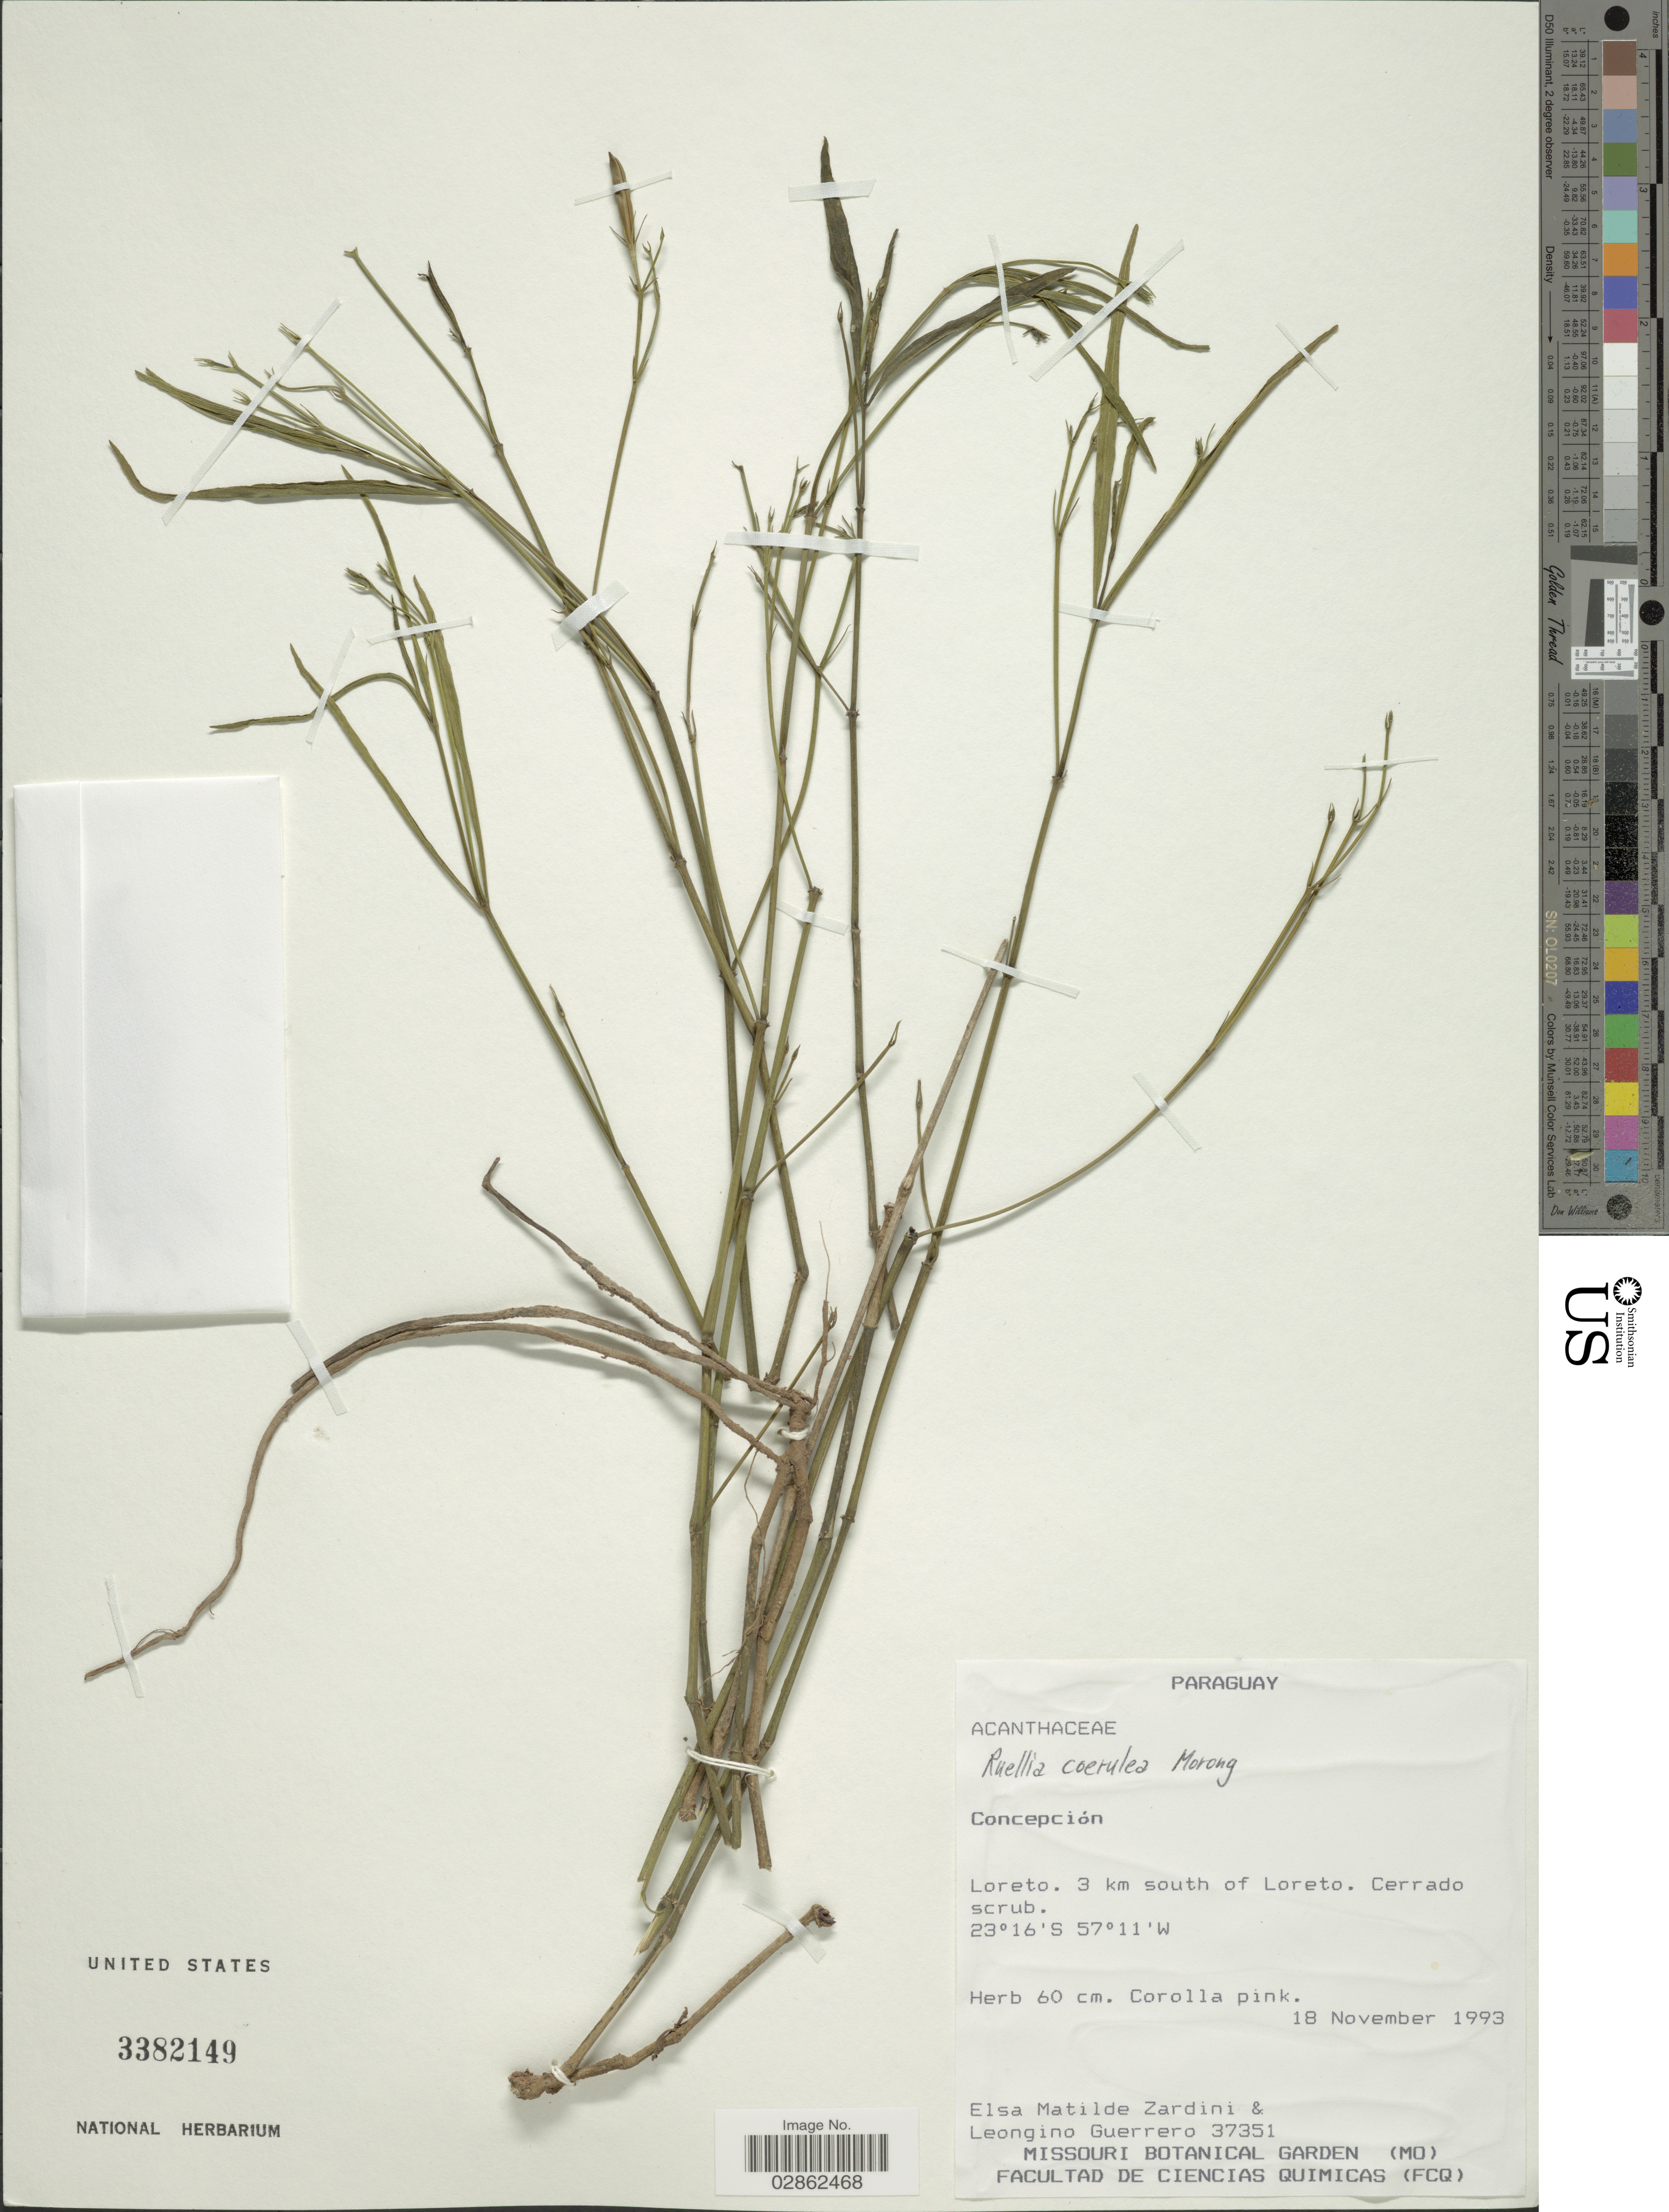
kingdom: Plantae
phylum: Tracheophyta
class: Magnoliopsida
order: Lamiales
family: Acanthaceae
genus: Ruellia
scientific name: Ruellia tweediana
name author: Griseb.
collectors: E. M. Zardini & L. Guerrero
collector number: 37351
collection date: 1993-11-18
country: Paraguay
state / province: Concepcion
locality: Loreto. 3 km south of Loreto.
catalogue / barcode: US 3382149